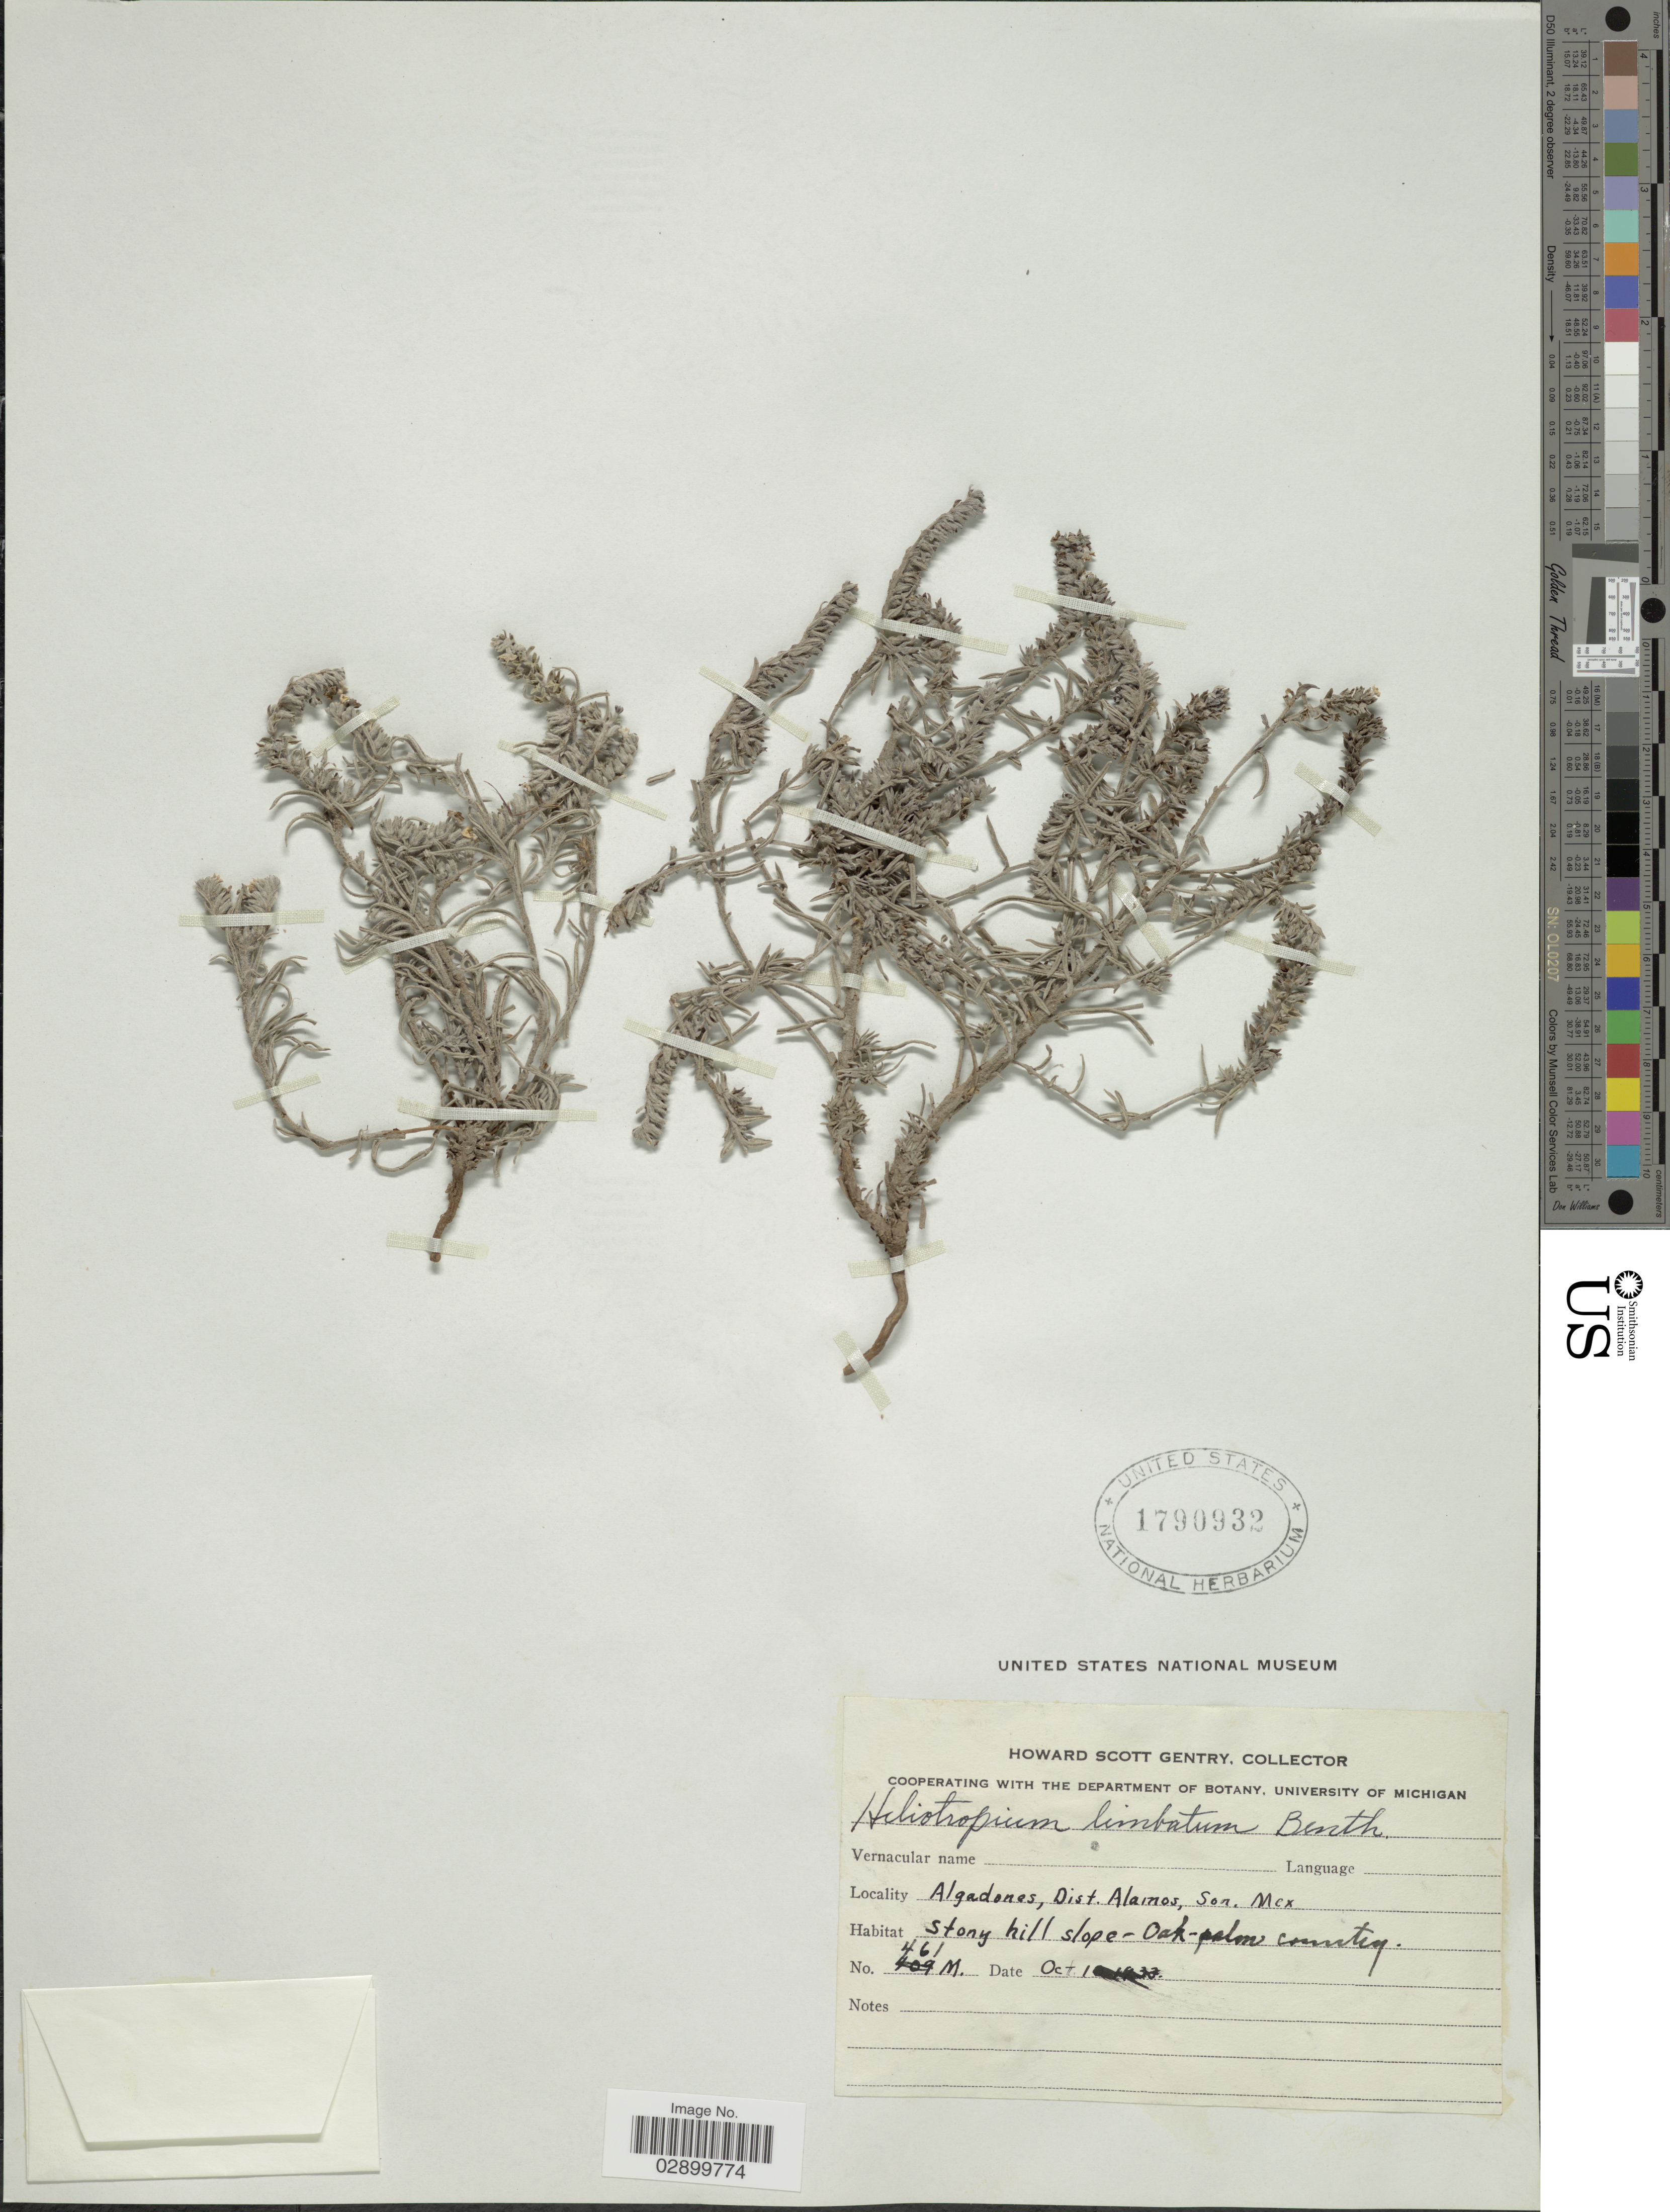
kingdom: Plantae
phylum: Tracheophyta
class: Magnoliopsida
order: Boraginales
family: Heliotropiaceae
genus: Heliotropium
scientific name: Heliotropium limbatum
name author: Benth.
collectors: H. S. Gentry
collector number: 461M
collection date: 1933-10-01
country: Mexico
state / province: Sonora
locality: Algadones, Dist. Alamos, Son. Mex.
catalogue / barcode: US 1790932